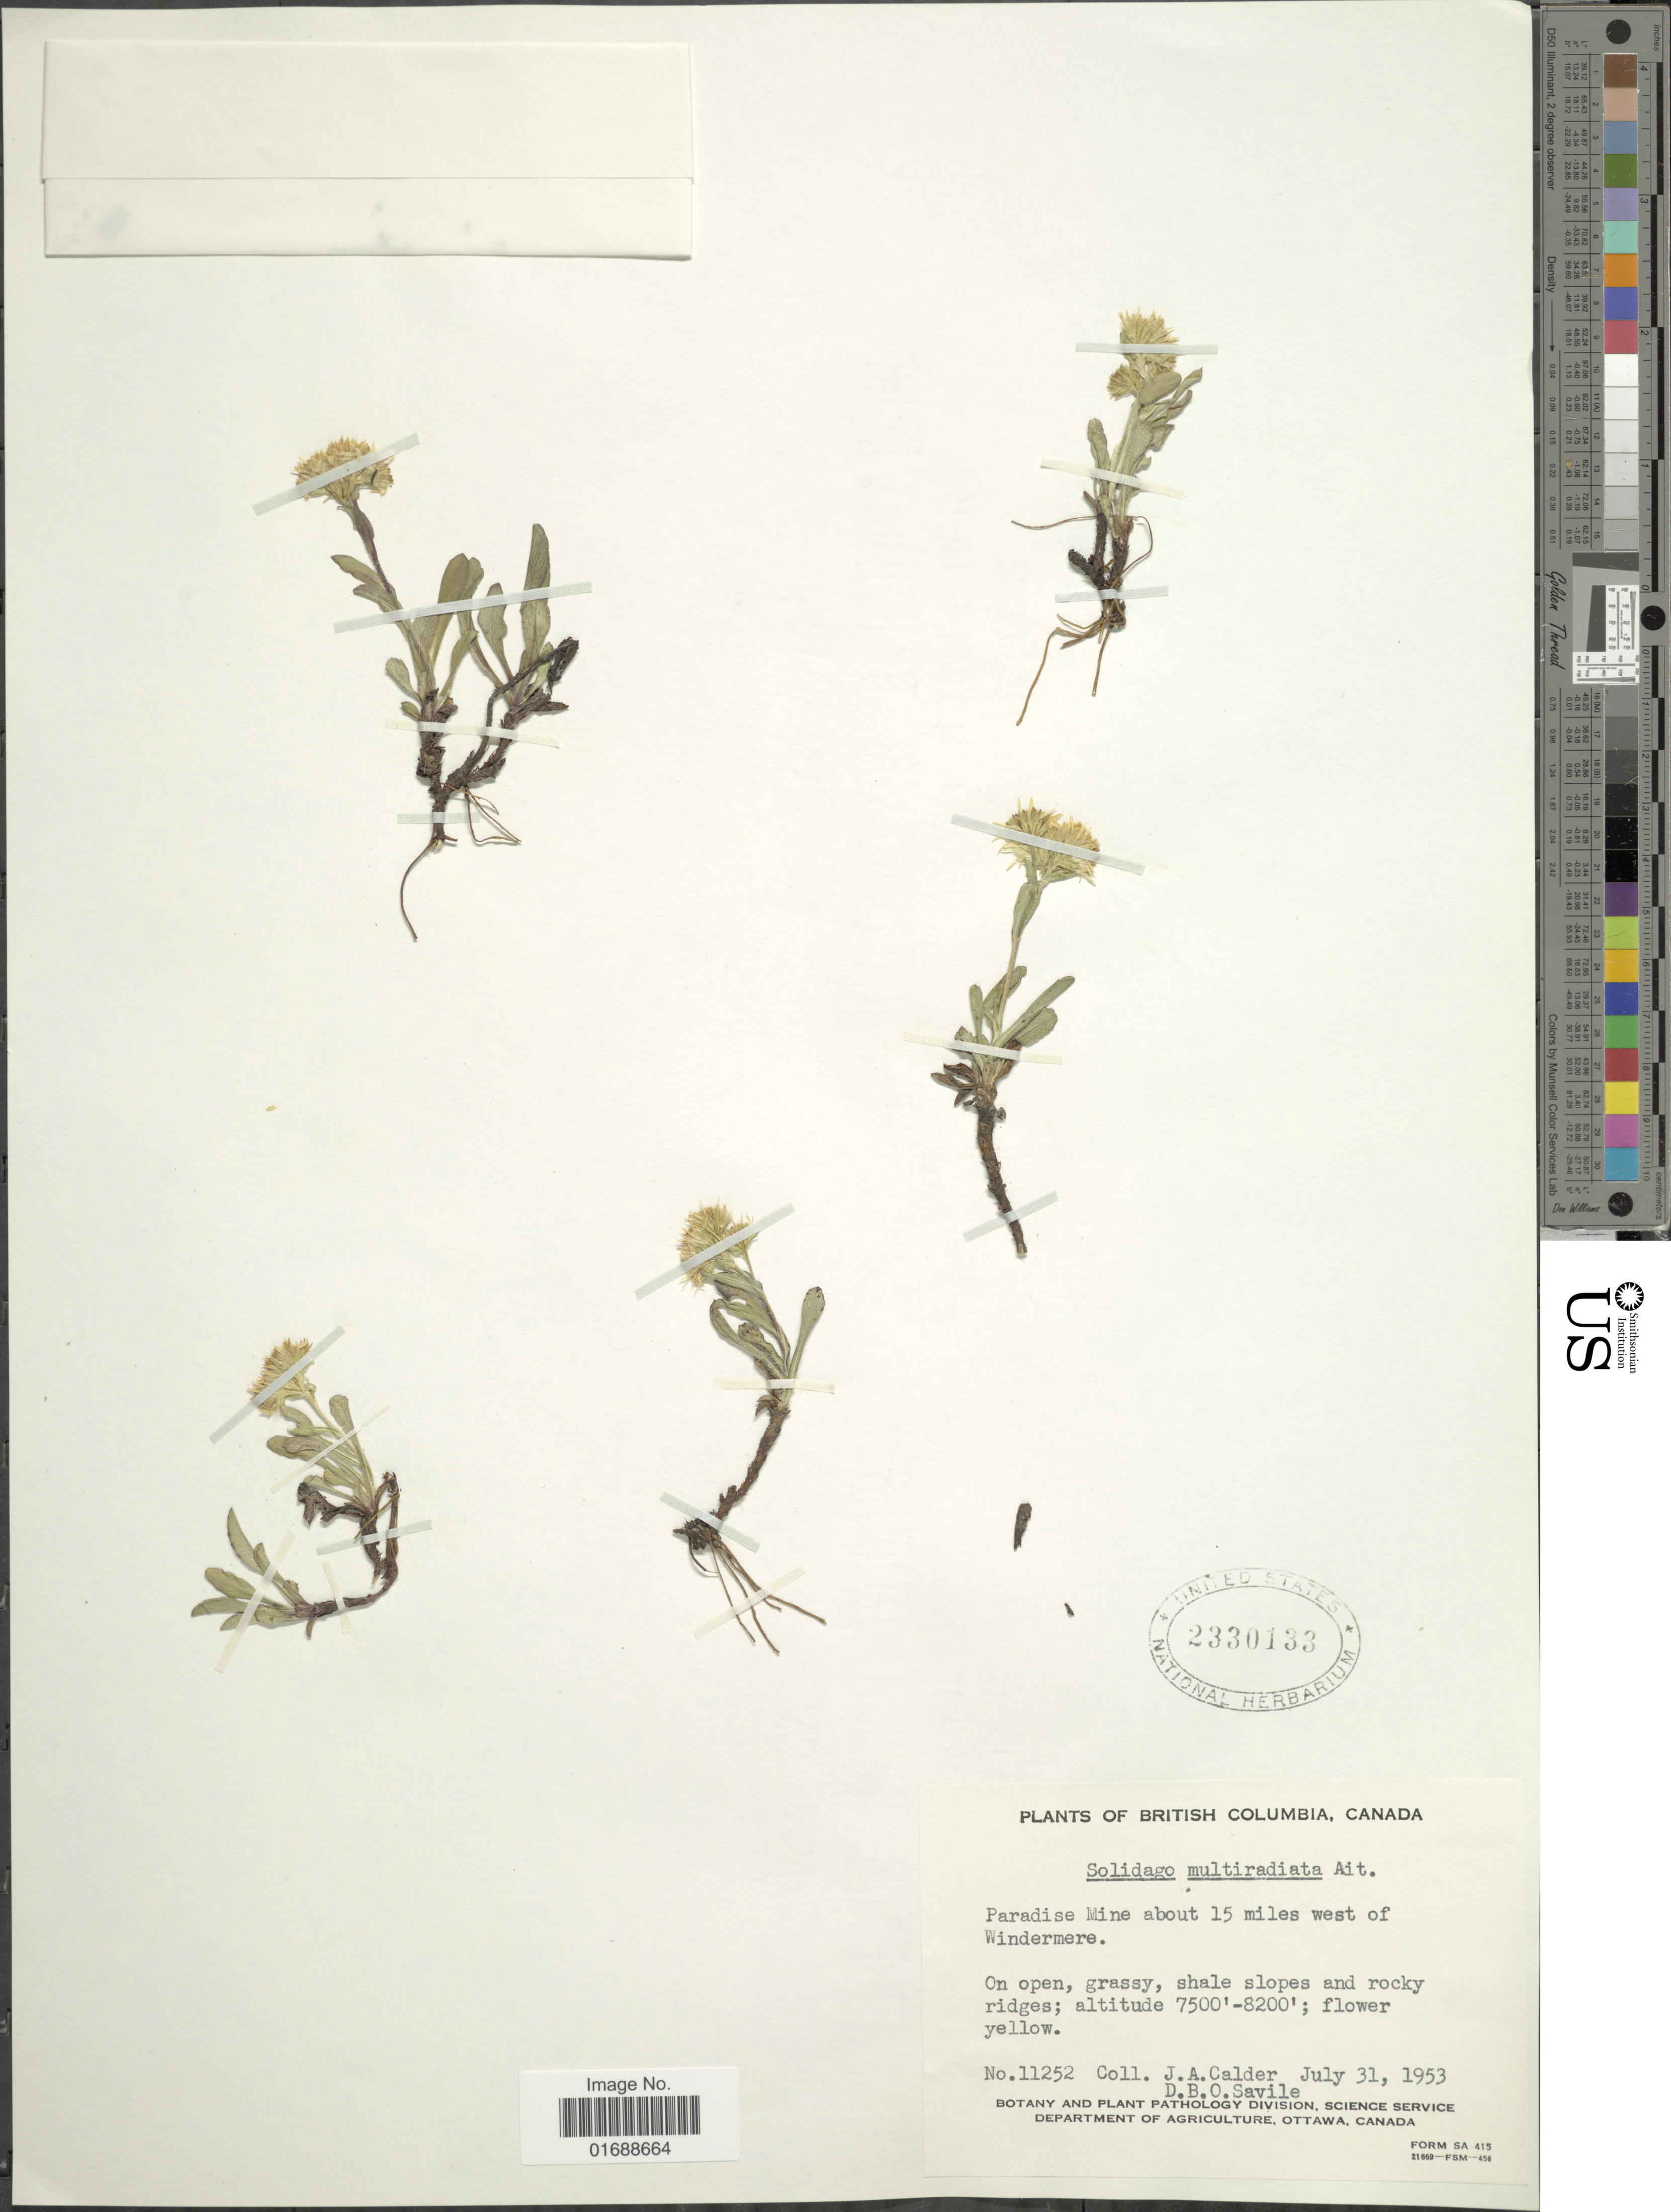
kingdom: Plantae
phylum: Tracheophyta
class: Magnoliopsida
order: Asterales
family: Asteraceae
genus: Solidago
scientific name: Solidago multiradiata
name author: Aiton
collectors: J. A. Calder & D. Savile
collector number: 11252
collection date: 1953-07-31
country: Canada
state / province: British Columbia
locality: Paradise Mine about 15 miles west of Windermere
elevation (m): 2286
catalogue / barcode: US 2330133